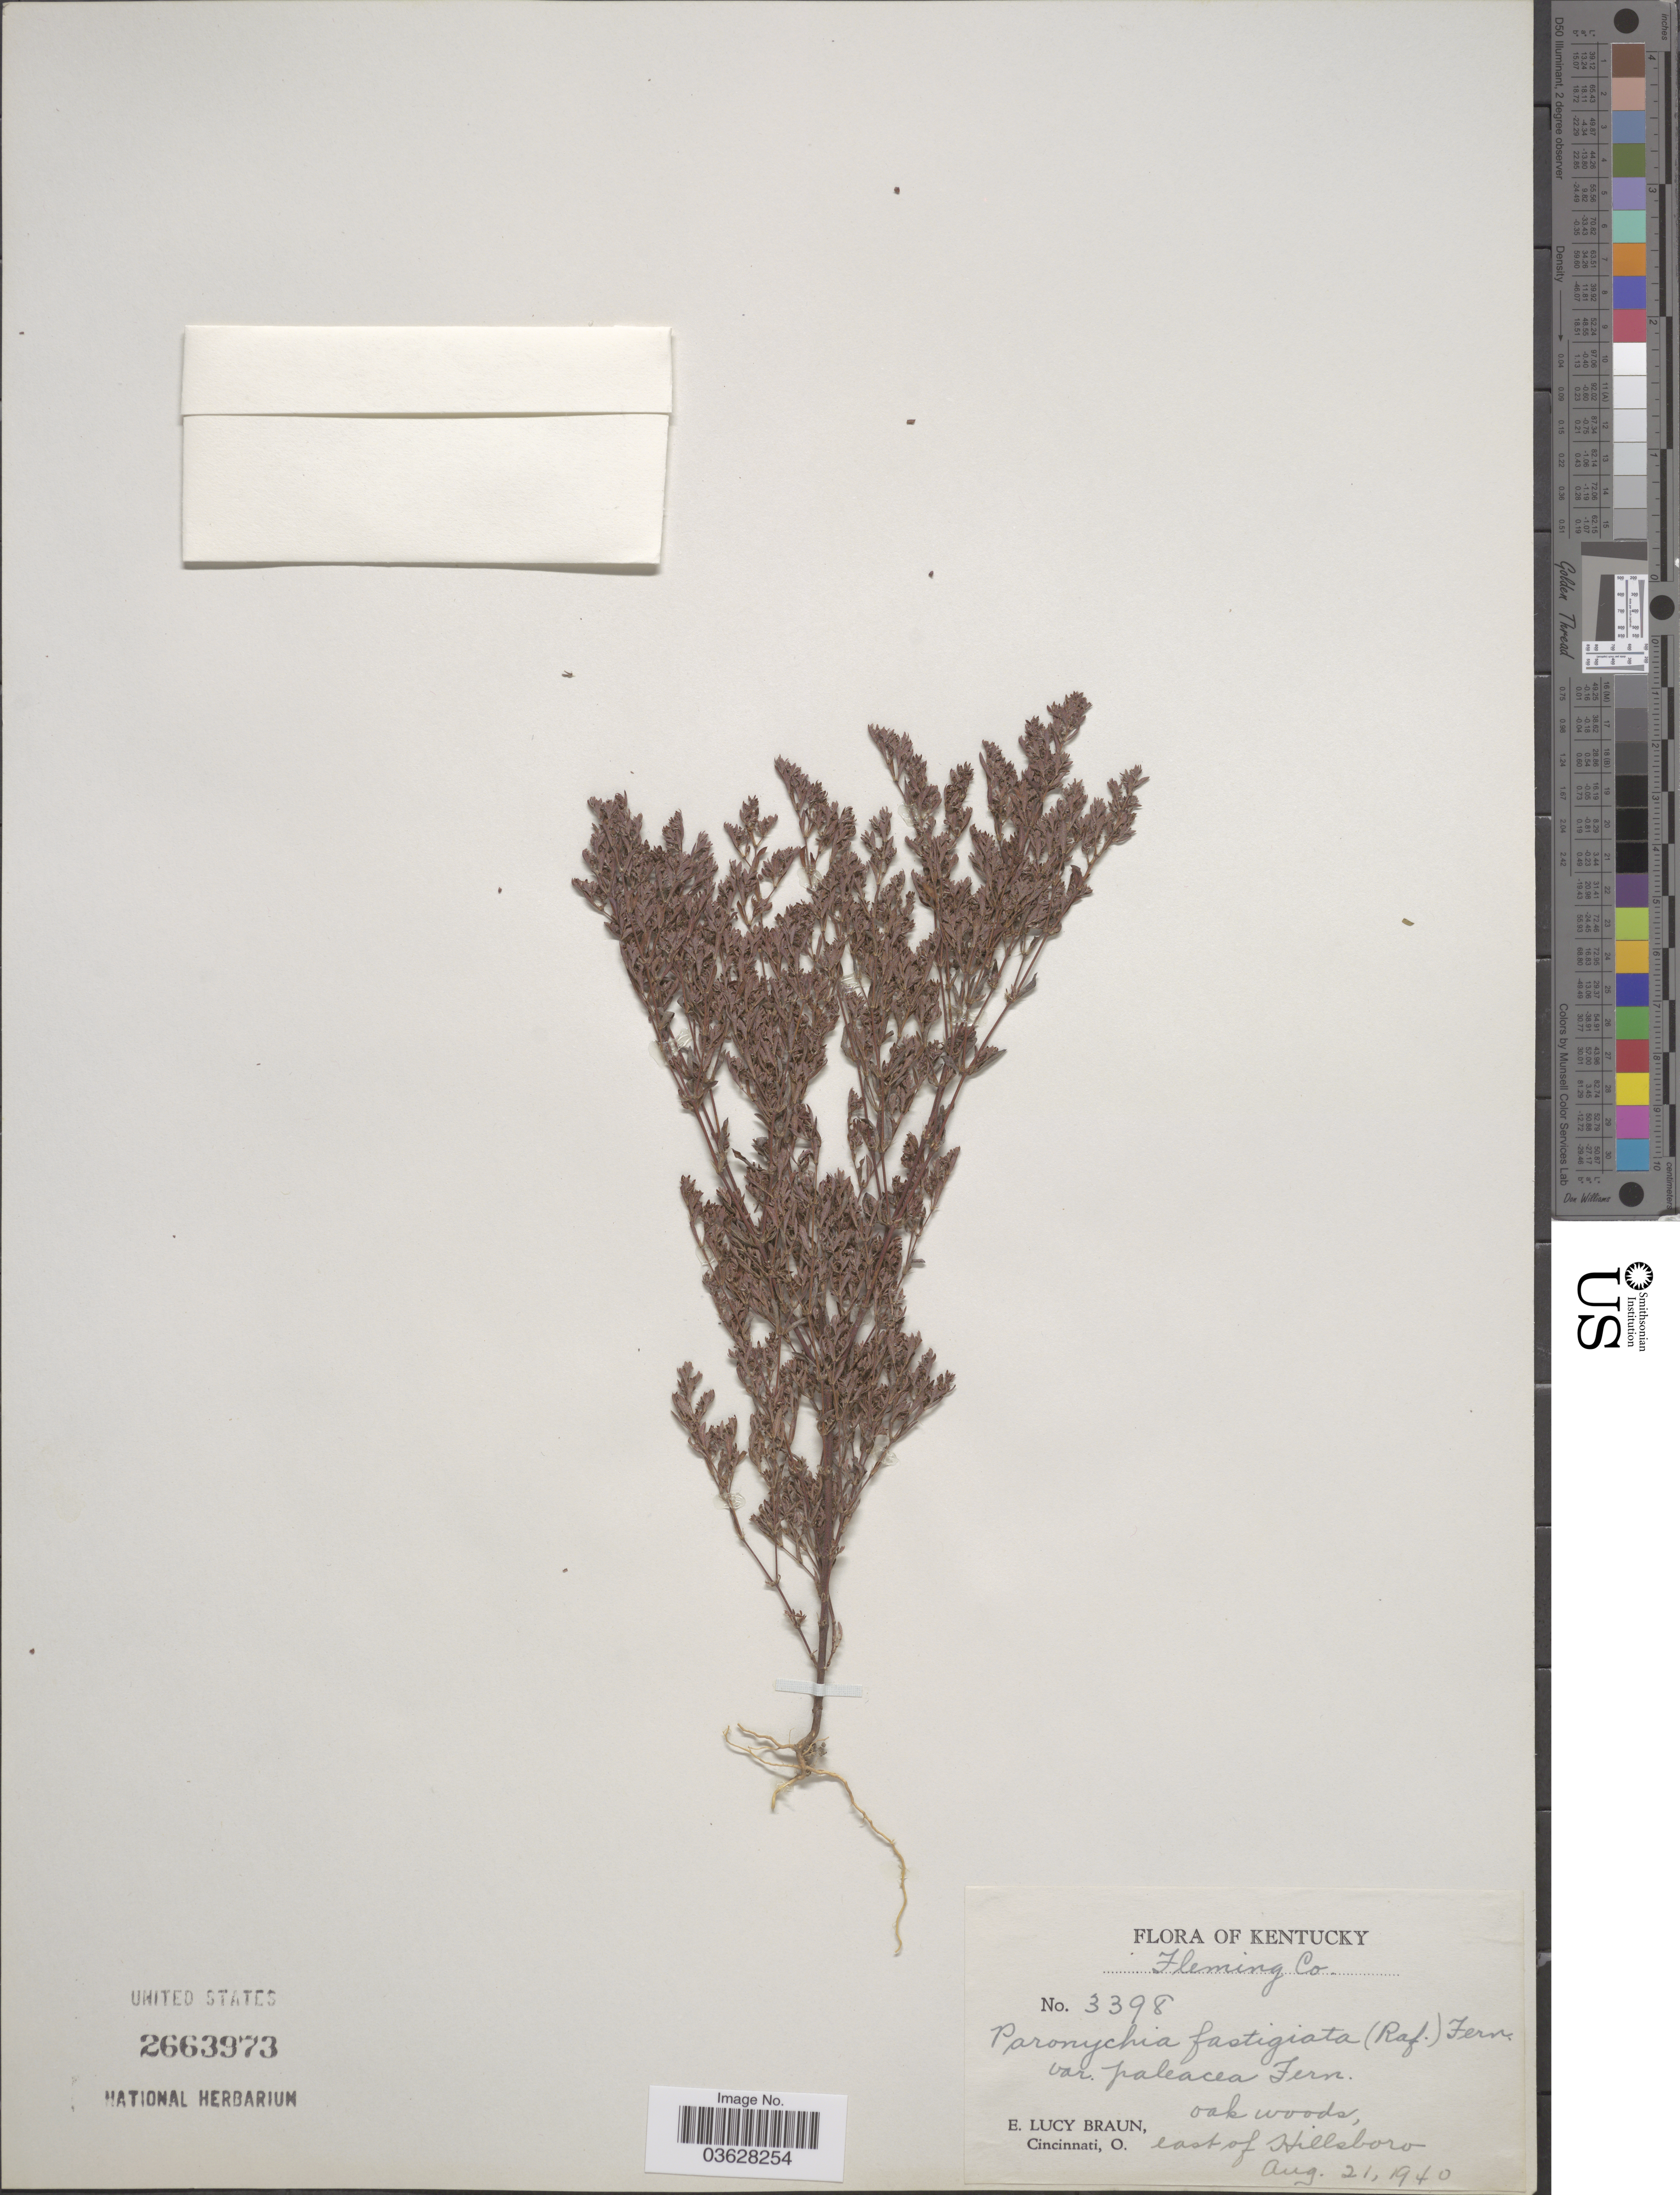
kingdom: Plantae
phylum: Tracheophyta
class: Magnoliopsida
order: Caryophyllales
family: Caryophyllaceae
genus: Paronychia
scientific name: Paronychia fastigiata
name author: (Raf.) Fernald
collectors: E. L. Braun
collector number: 3398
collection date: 1940-08-21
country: United States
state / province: Kentucky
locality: Fleming Co. East of Hillsboro.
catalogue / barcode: US 2663973